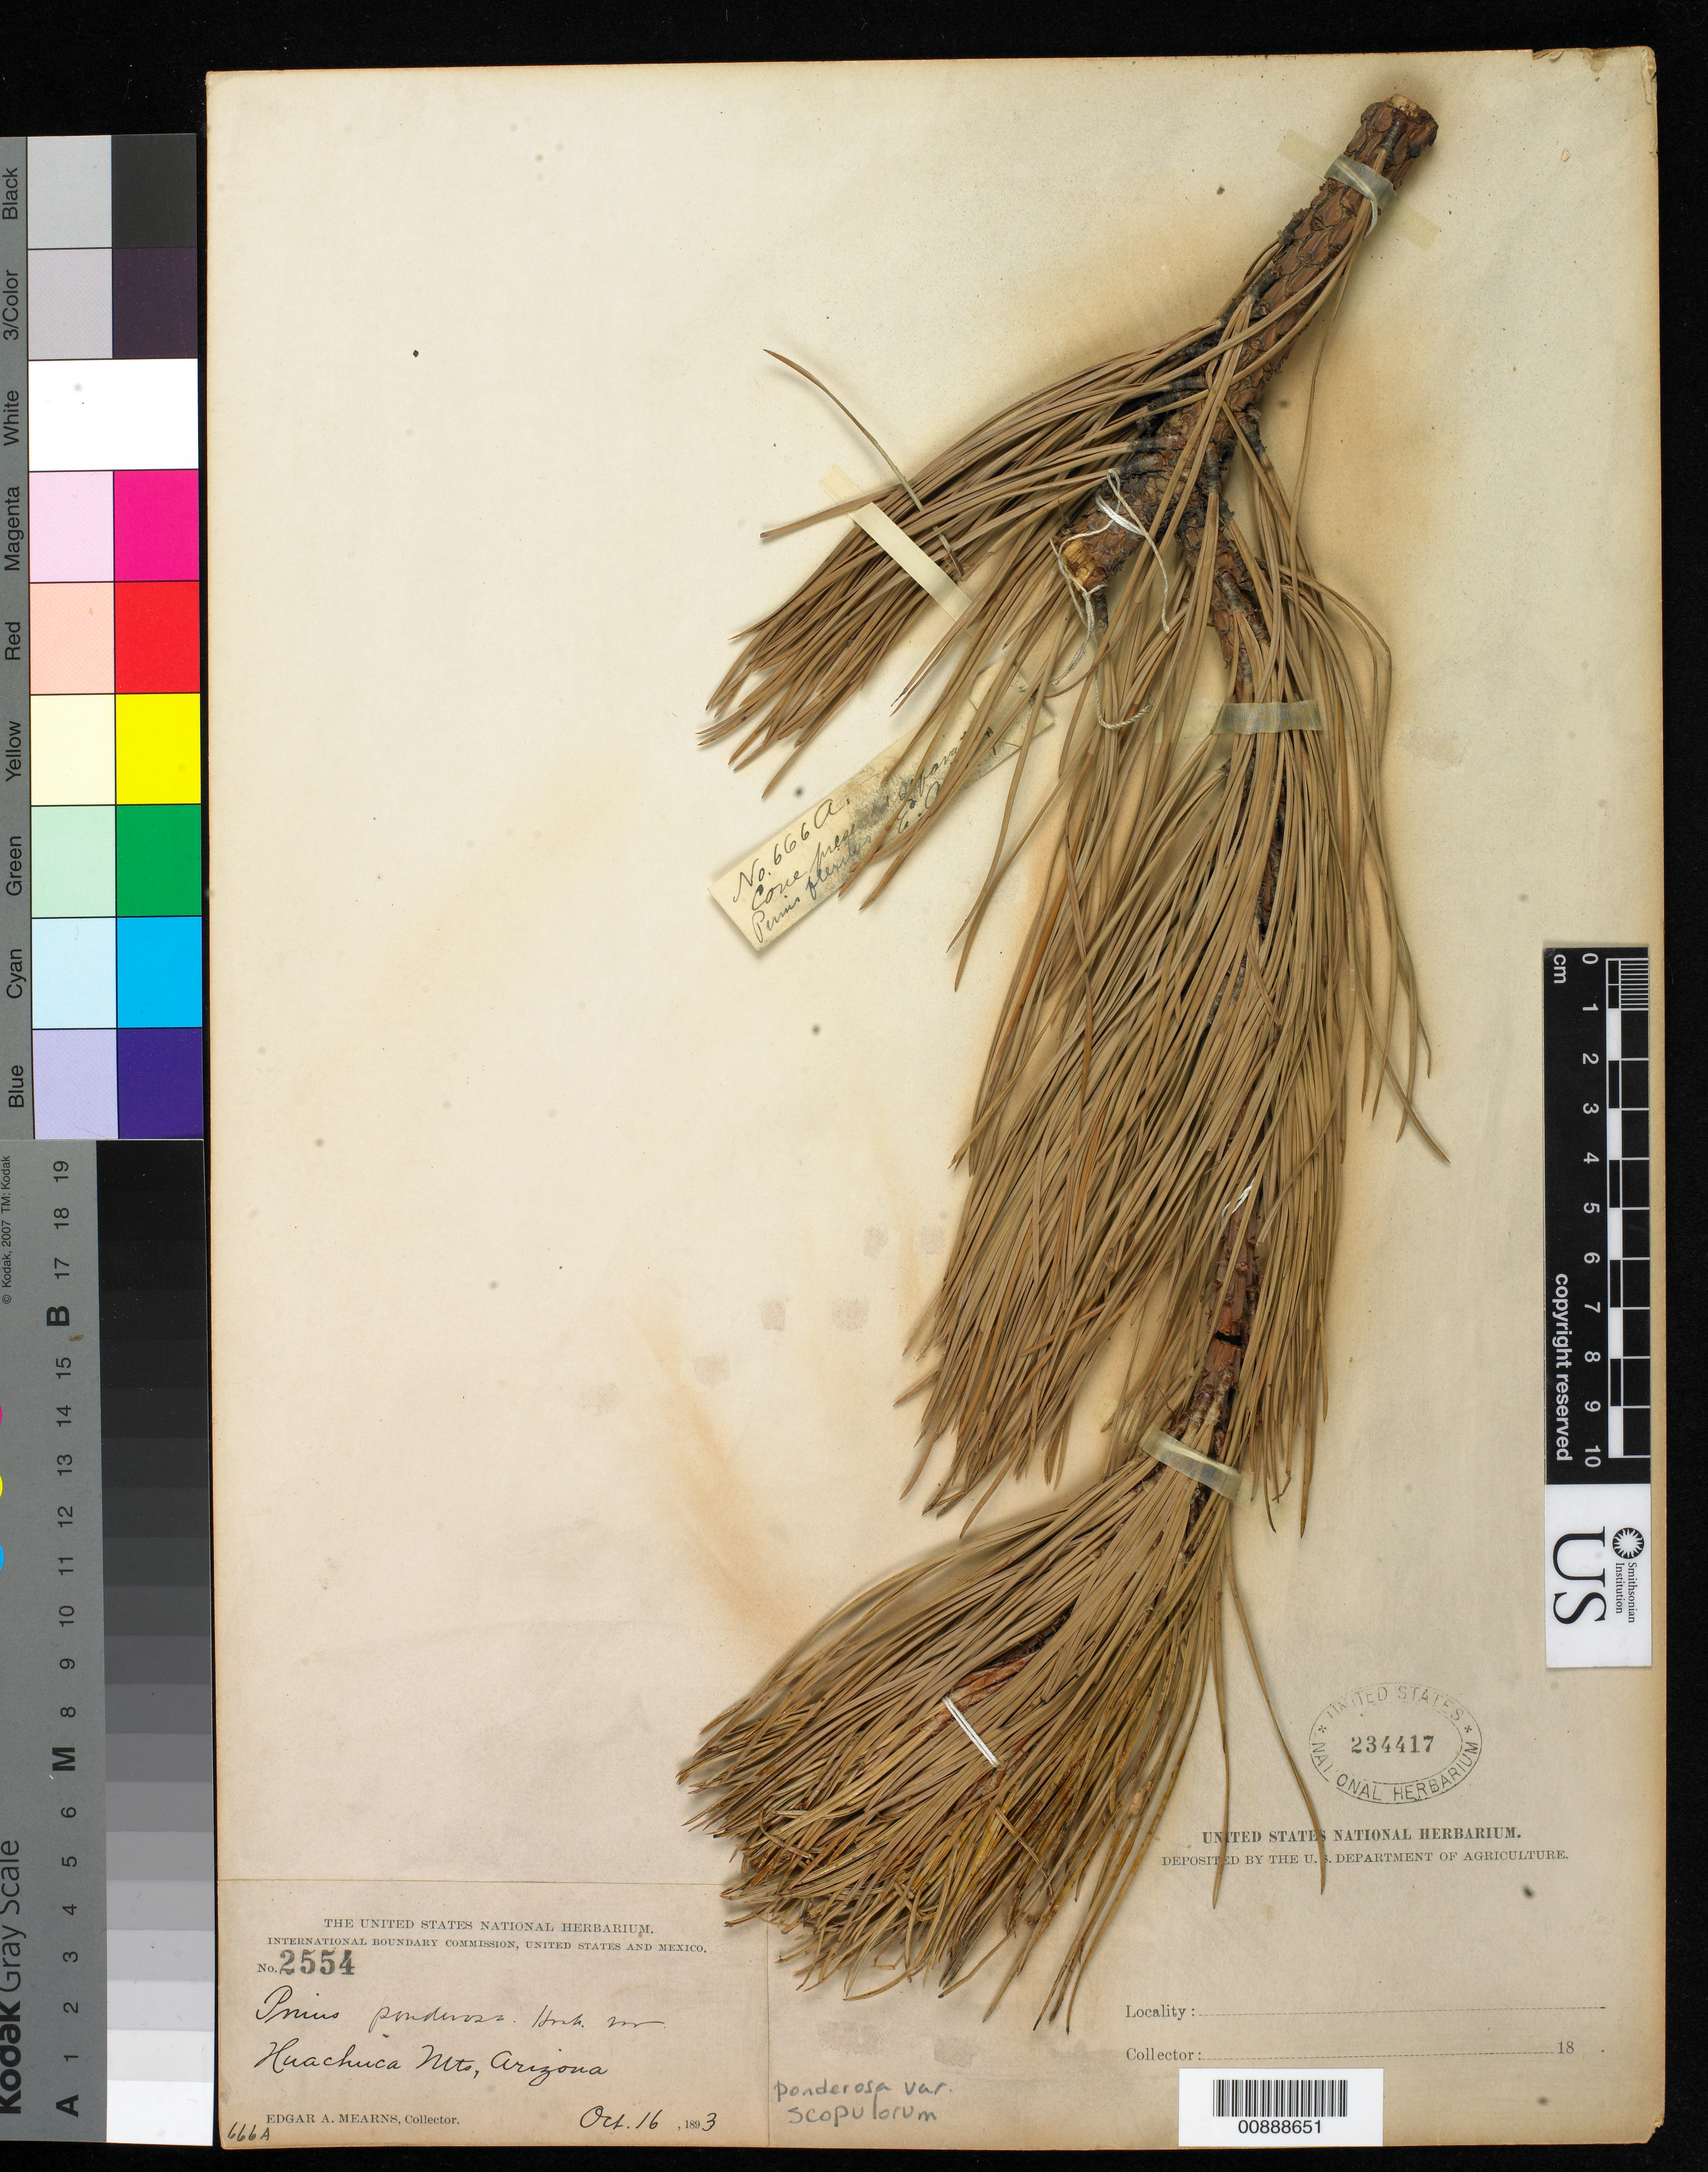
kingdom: Plantae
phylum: Tracheophyta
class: Pinopsida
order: Pinales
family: Pinaceae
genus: Pinus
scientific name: Pinus ponderosa var. scopulorum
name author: Engelm.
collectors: E. A. Mearns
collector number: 2554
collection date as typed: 16 Oct 1893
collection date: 1893-10-16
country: United States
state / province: Arizona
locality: Huachuca Mts.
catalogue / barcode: US 234417